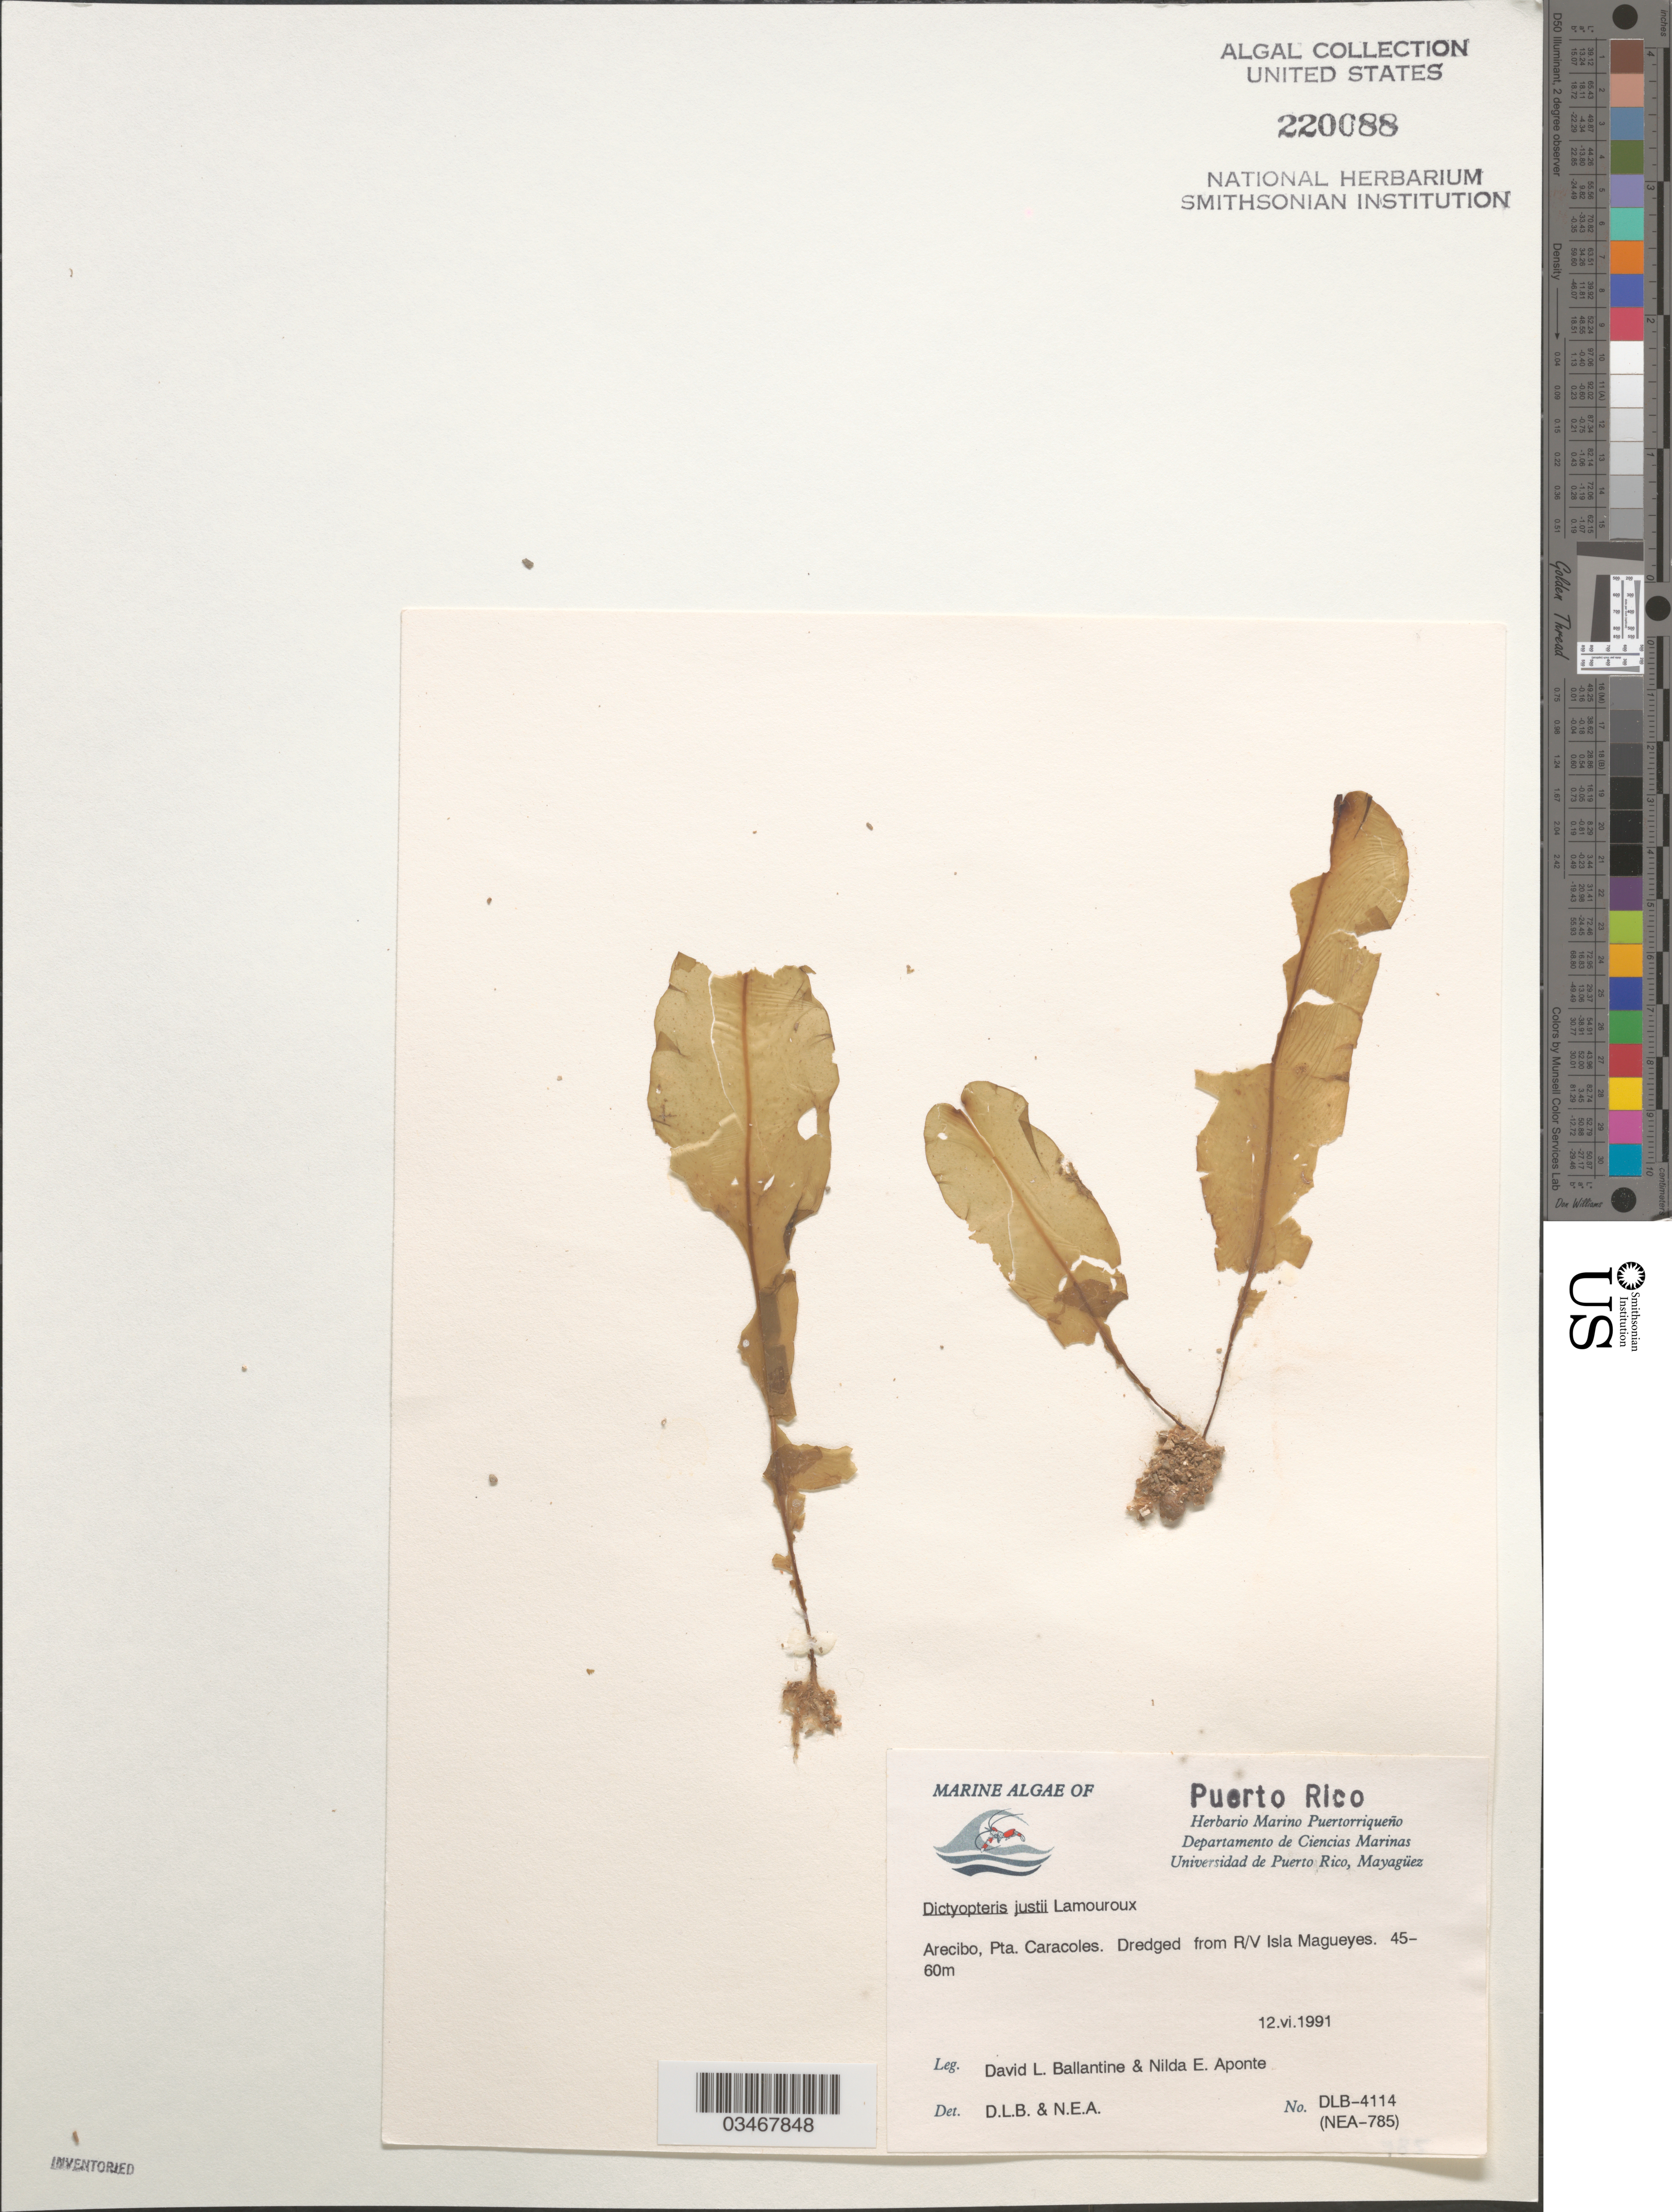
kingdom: Chromista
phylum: Ochrophyta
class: Phaeophyceae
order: Dictyotales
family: Dictyotaceae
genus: Dictyopteris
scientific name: Dictyopteris justii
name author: J.V.Lamouroux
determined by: Ballantine, D. L.; Aponte, N. E.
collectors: D.L. Ballantine & N. E. Aponte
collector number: DLB 4114, NEA 785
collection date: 1991-06-12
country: Puerto Rico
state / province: Arecibo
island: Isla Magueyes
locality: Pta. Caracoles, Dredged from R/V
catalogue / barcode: US 220088